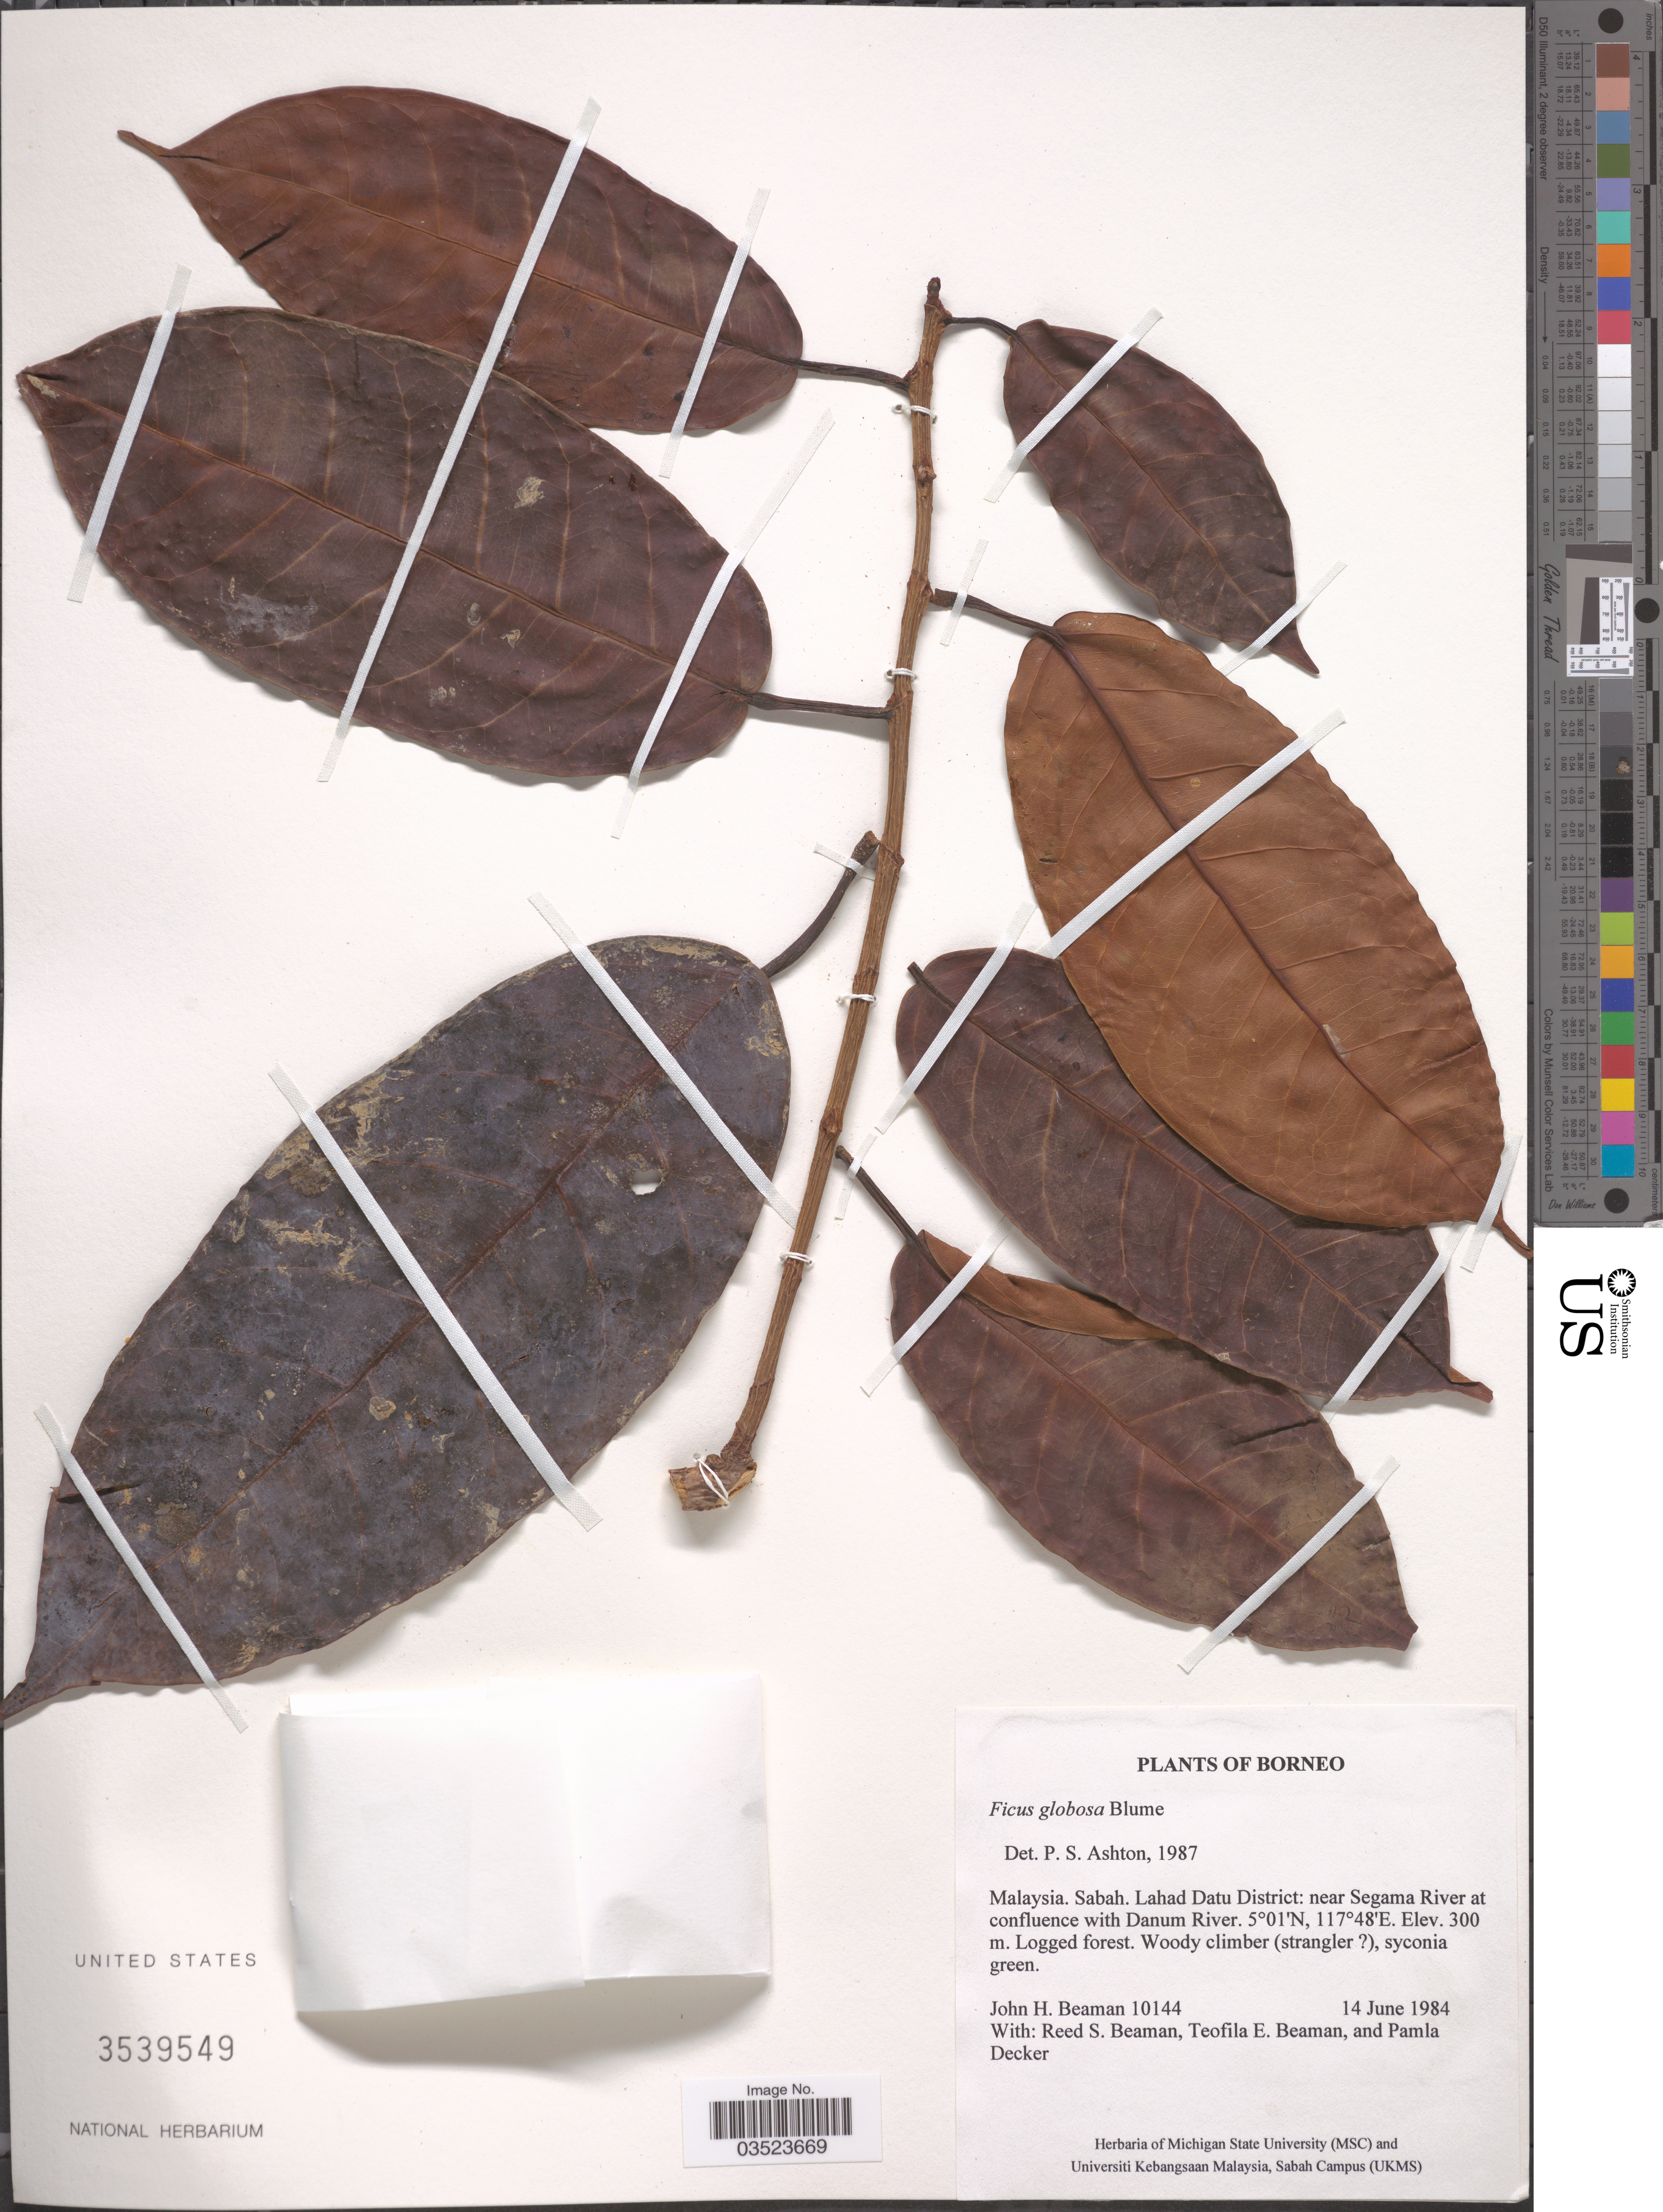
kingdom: Plantae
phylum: Tracheophyta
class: Magnoliopsida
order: Rosales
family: Moraceae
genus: Ficus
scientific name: Ficus globosa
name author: Blume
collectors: J. H. Beaman, R. S. Beaman, T. E. Beaman & P. Decker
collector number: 10144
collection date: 1984-06-14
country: Malaysia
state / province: Sabah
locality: Lahad Datu District: near Segama River at confluence with Danum River.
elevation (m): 300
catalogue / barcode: US 3539549